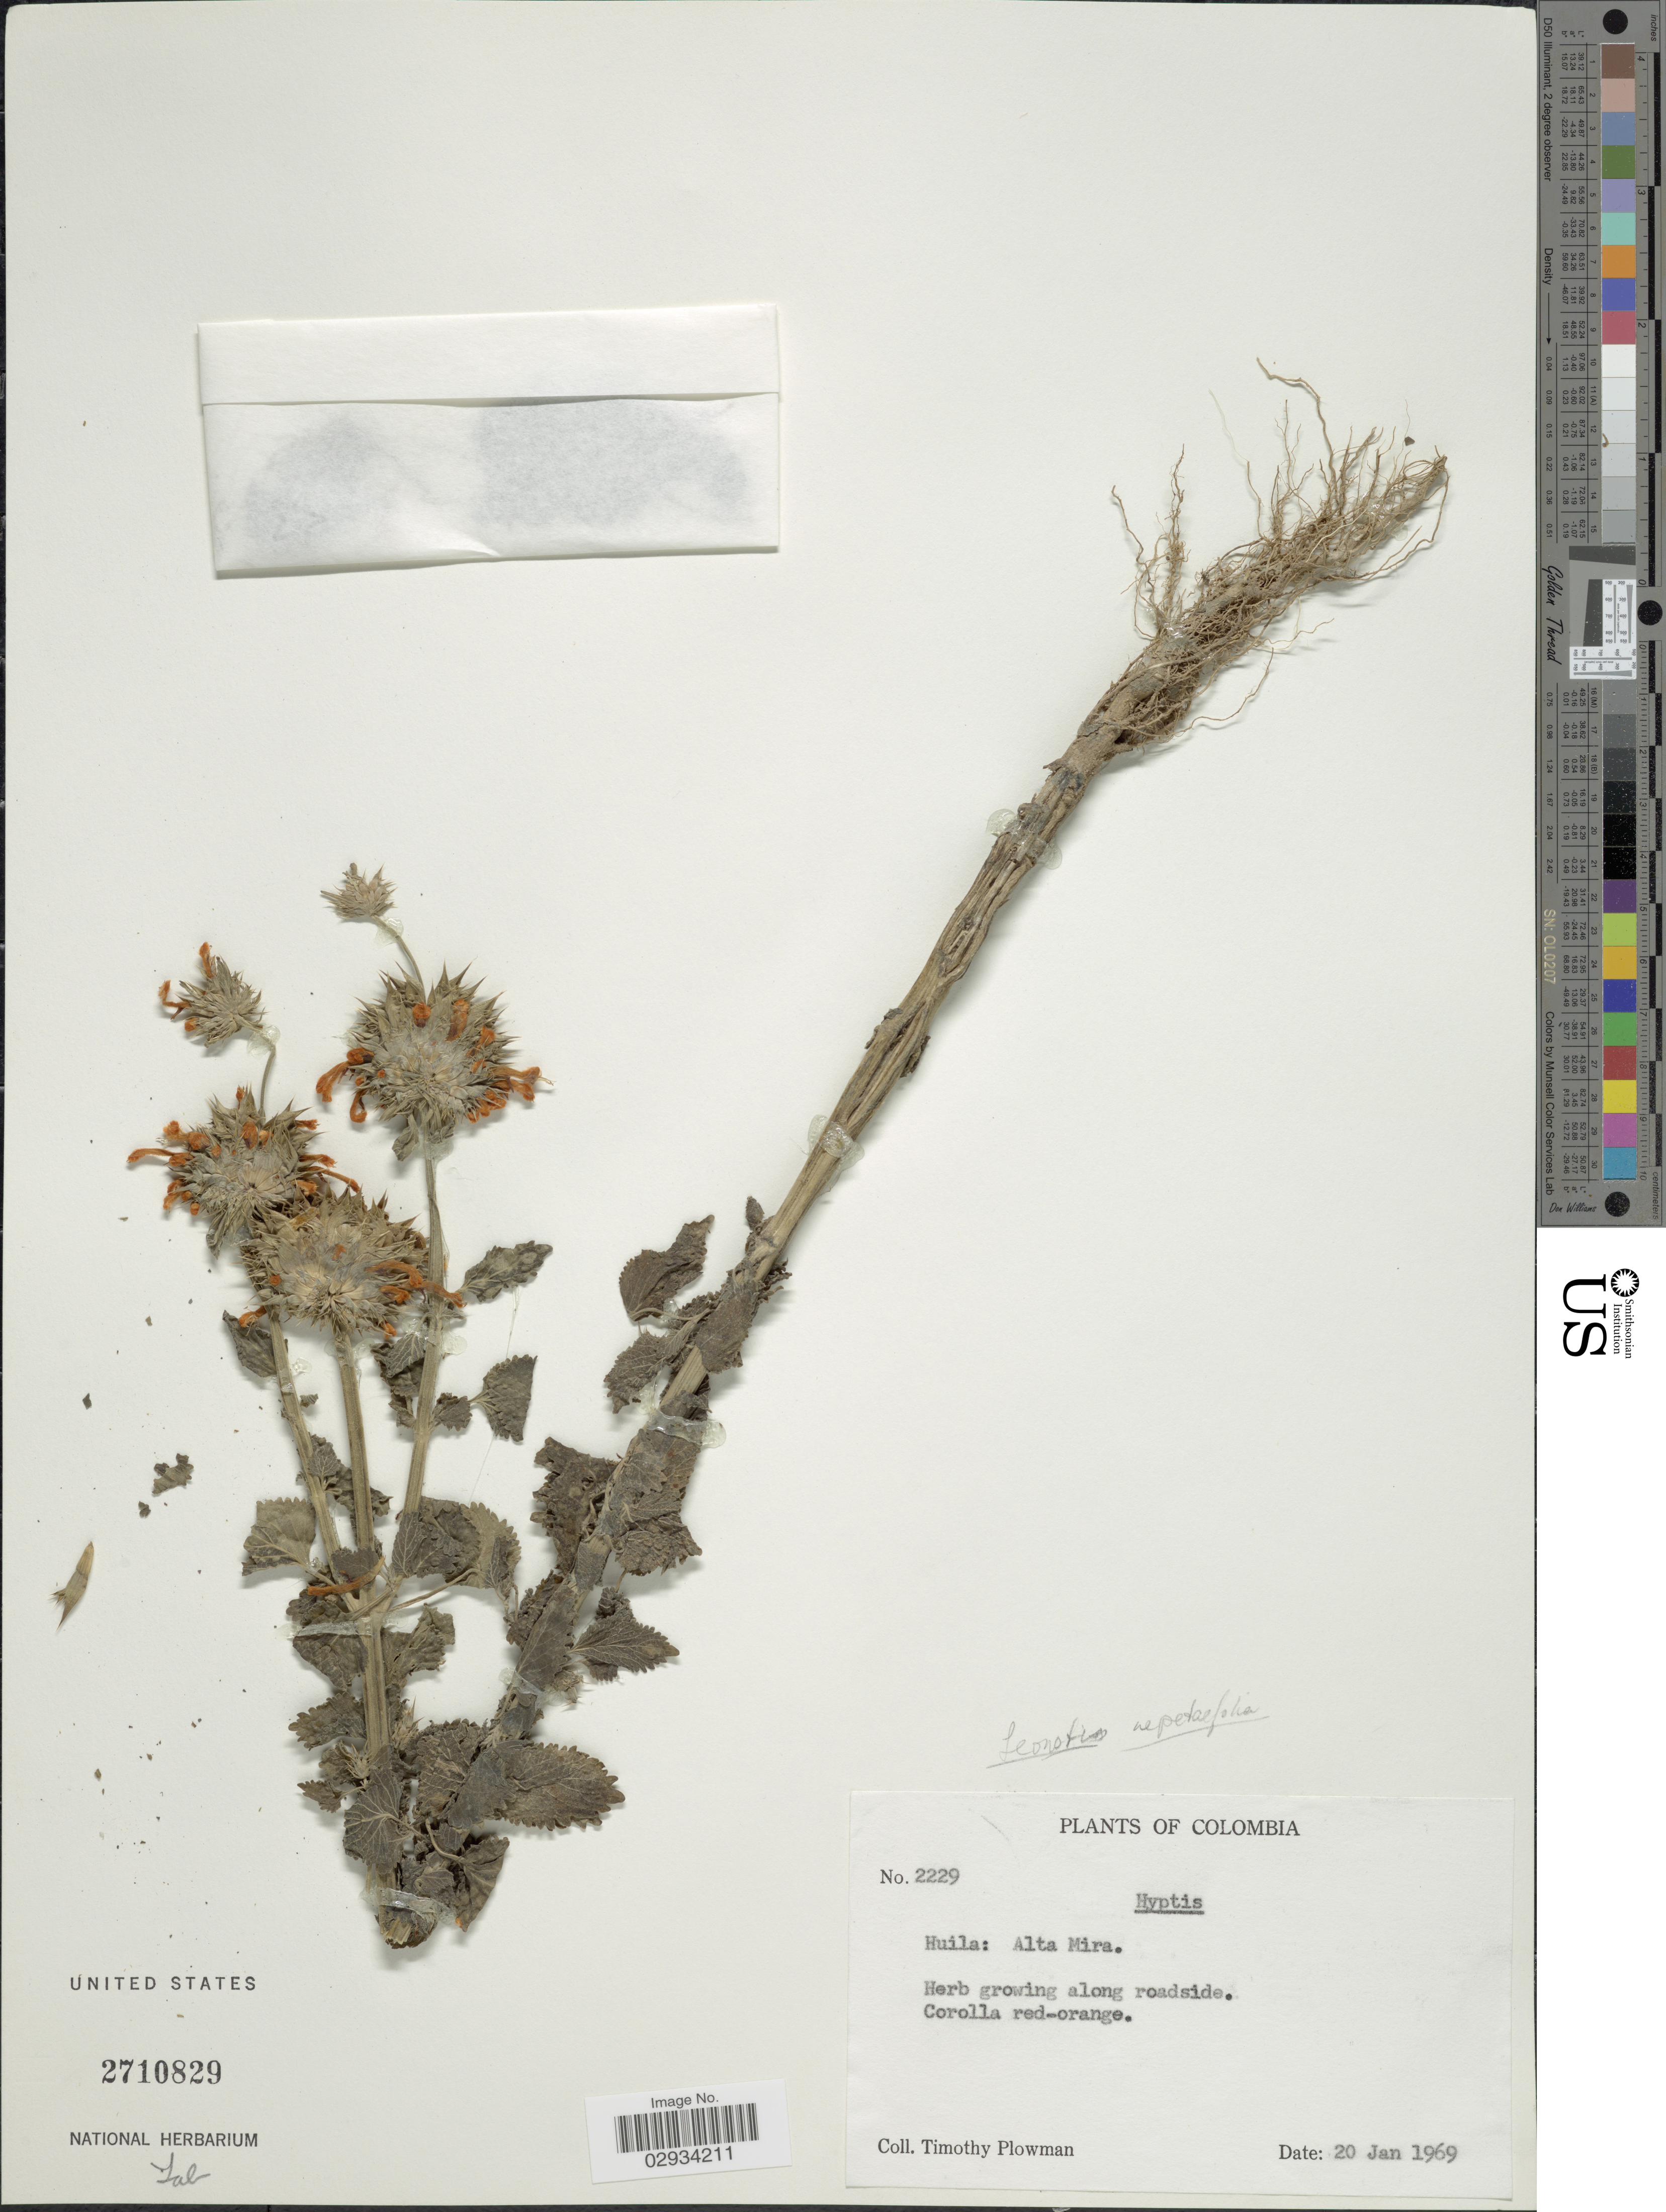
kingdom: Plantae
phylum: Tracheophyta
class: Magnoliopsida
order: Lamiales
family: Lamiaceae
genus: Leonotis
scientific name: Leonotis nepetifolia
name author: (L.) R. Br.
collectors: T. Plowman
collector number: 2229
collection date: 1969-01-20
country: Colombia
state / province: Huila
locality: Huila: Alta Mira.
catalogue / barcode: US 2710829